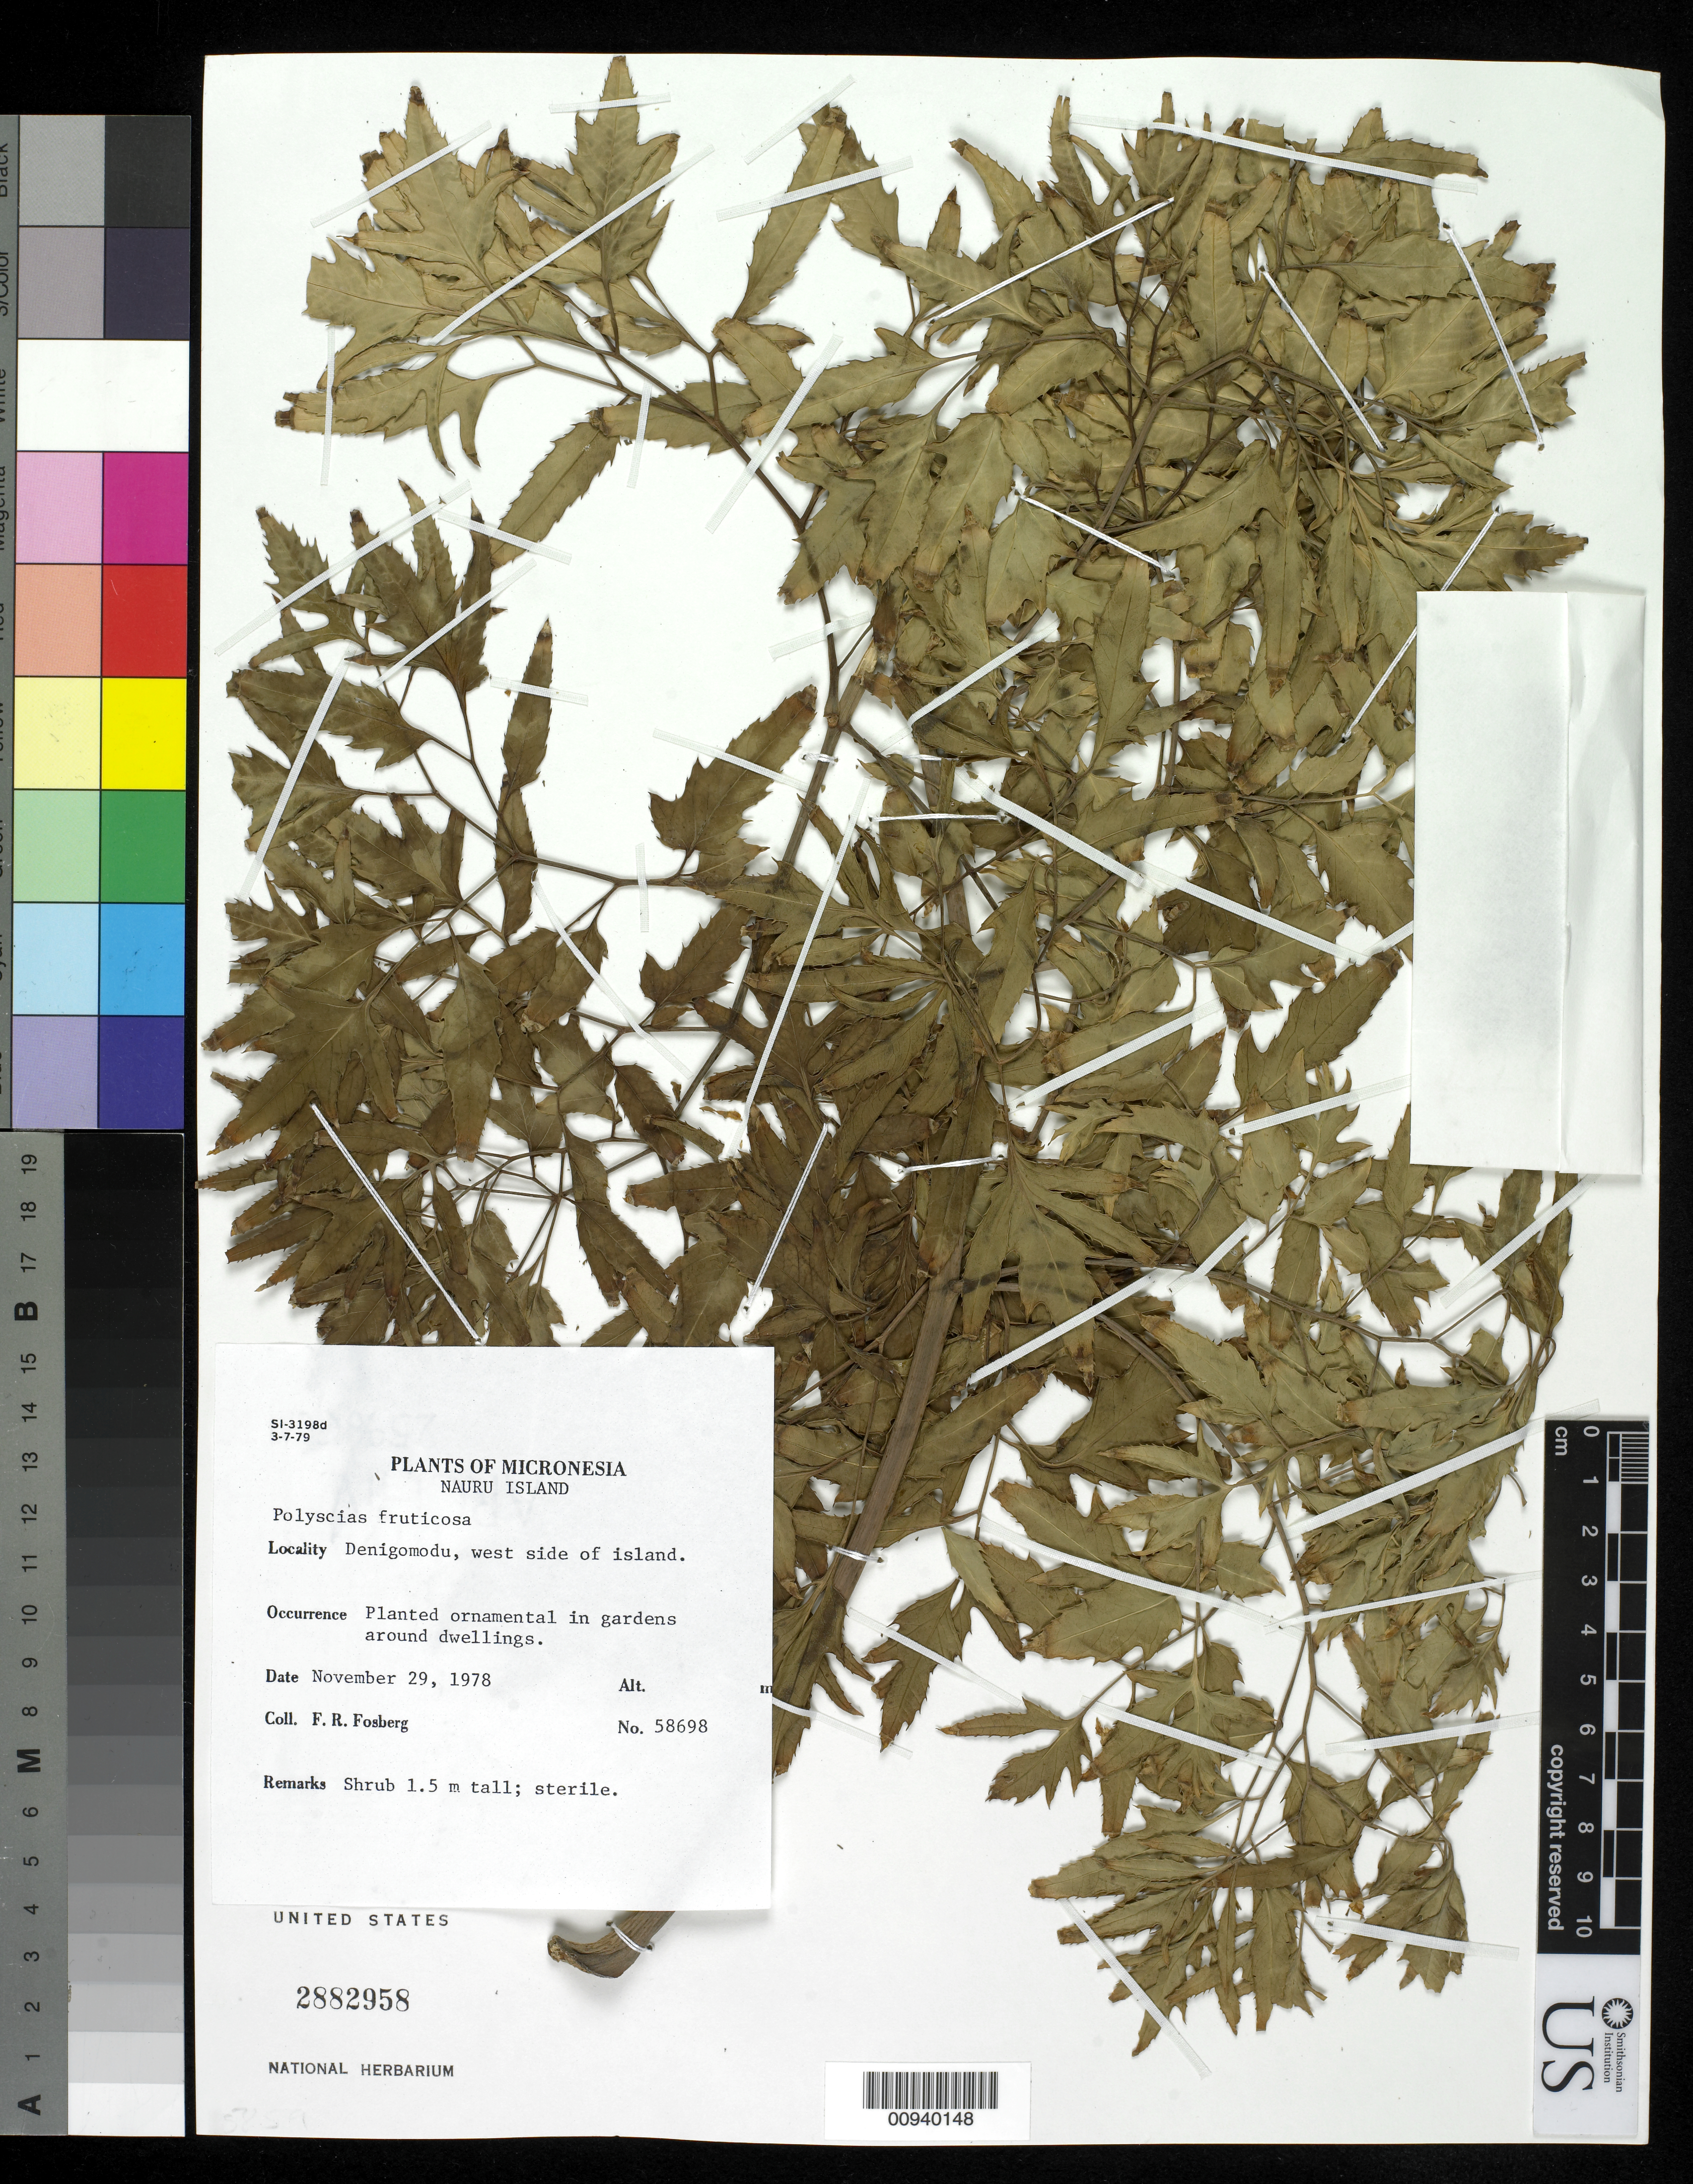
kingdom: Plantae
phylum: Tracheophyta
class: Magnoliopsida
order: Apiales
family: Araliaceae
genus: Polyscias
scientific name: Polyscias fruticosa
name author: (L.) Harms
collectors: F. R. Fosberg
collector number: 58698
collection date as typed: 29 Nov 1978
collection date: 1978-11-29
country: Nauru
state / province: Denigomodu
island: Nauru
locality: Denigomodu, west side of island.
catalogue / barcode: US 2882958